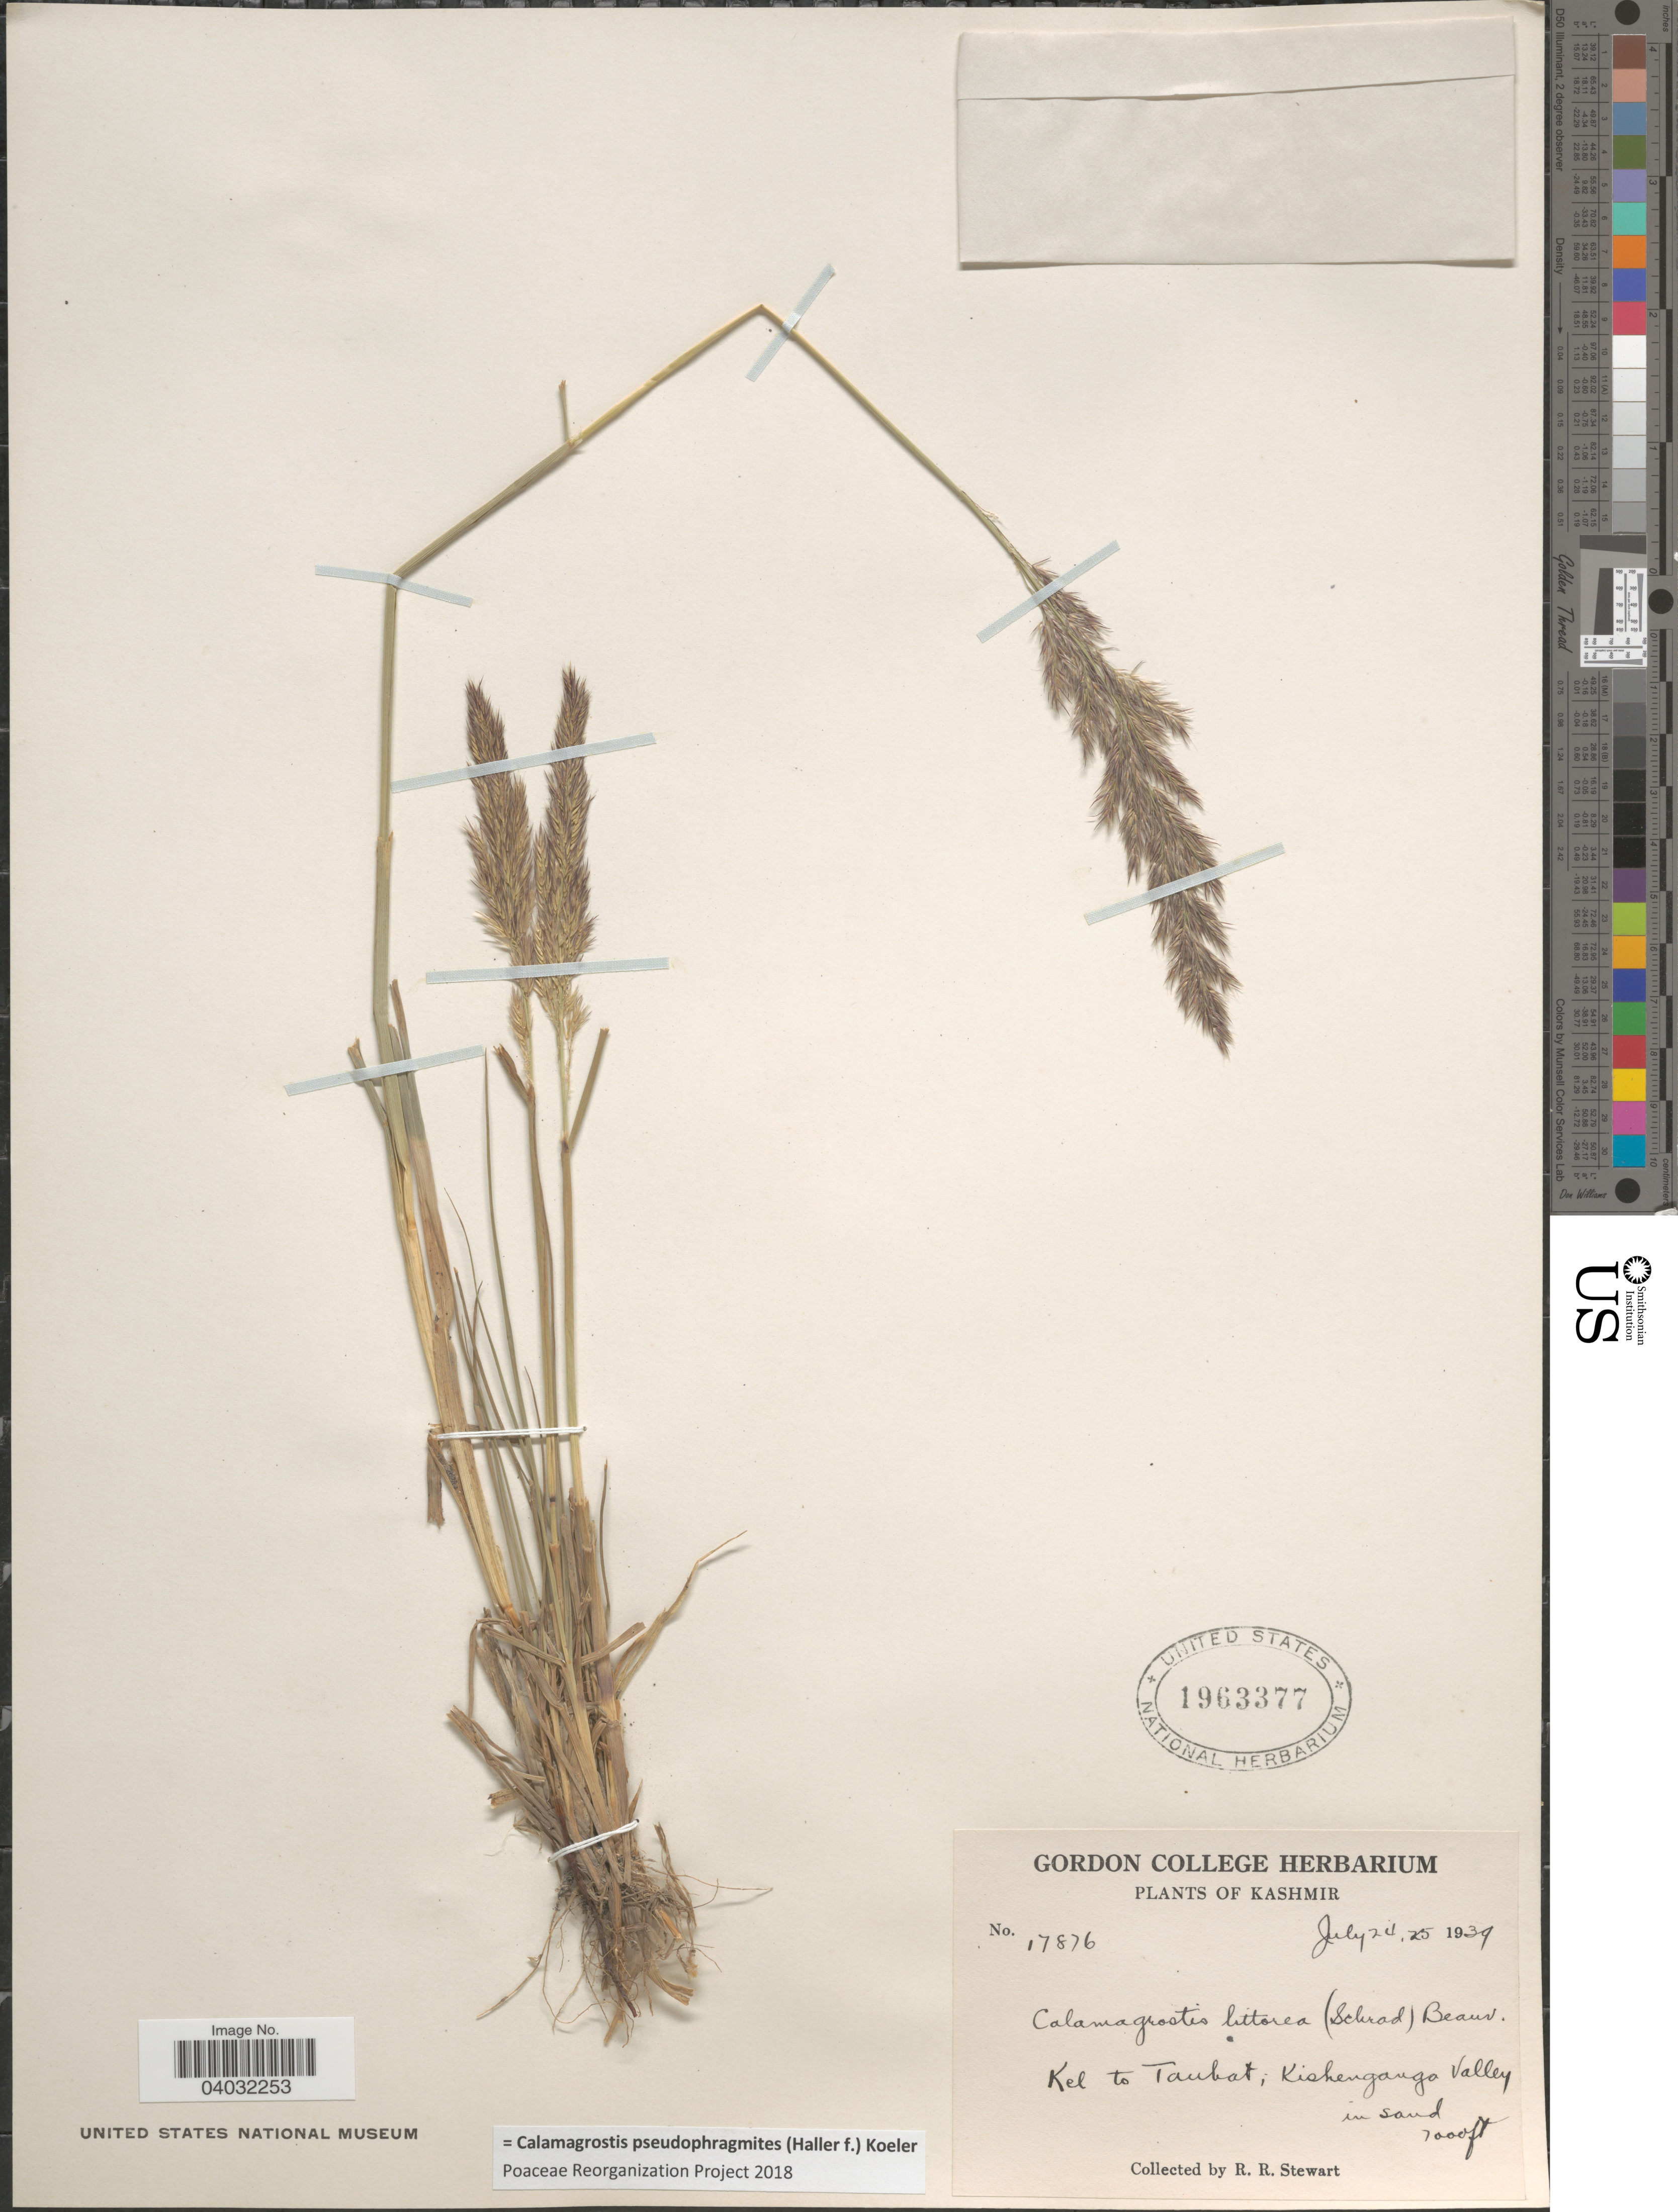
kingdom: Plantae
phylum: Tracheophyta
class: Liliopsida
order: Poales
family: Poaceae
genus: Calamagrostis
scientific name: Calamagrostis pseudophragmites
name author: (Haller f.) Koeler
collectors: R. Stewart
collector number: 17876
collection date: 1939-07-24/1939-07-25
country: India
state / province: Jammu and Kashmir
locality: Kashmir. Kel to Taubat, Kishenganga Valley in sand.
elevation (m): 2134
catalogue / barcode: US 1963377